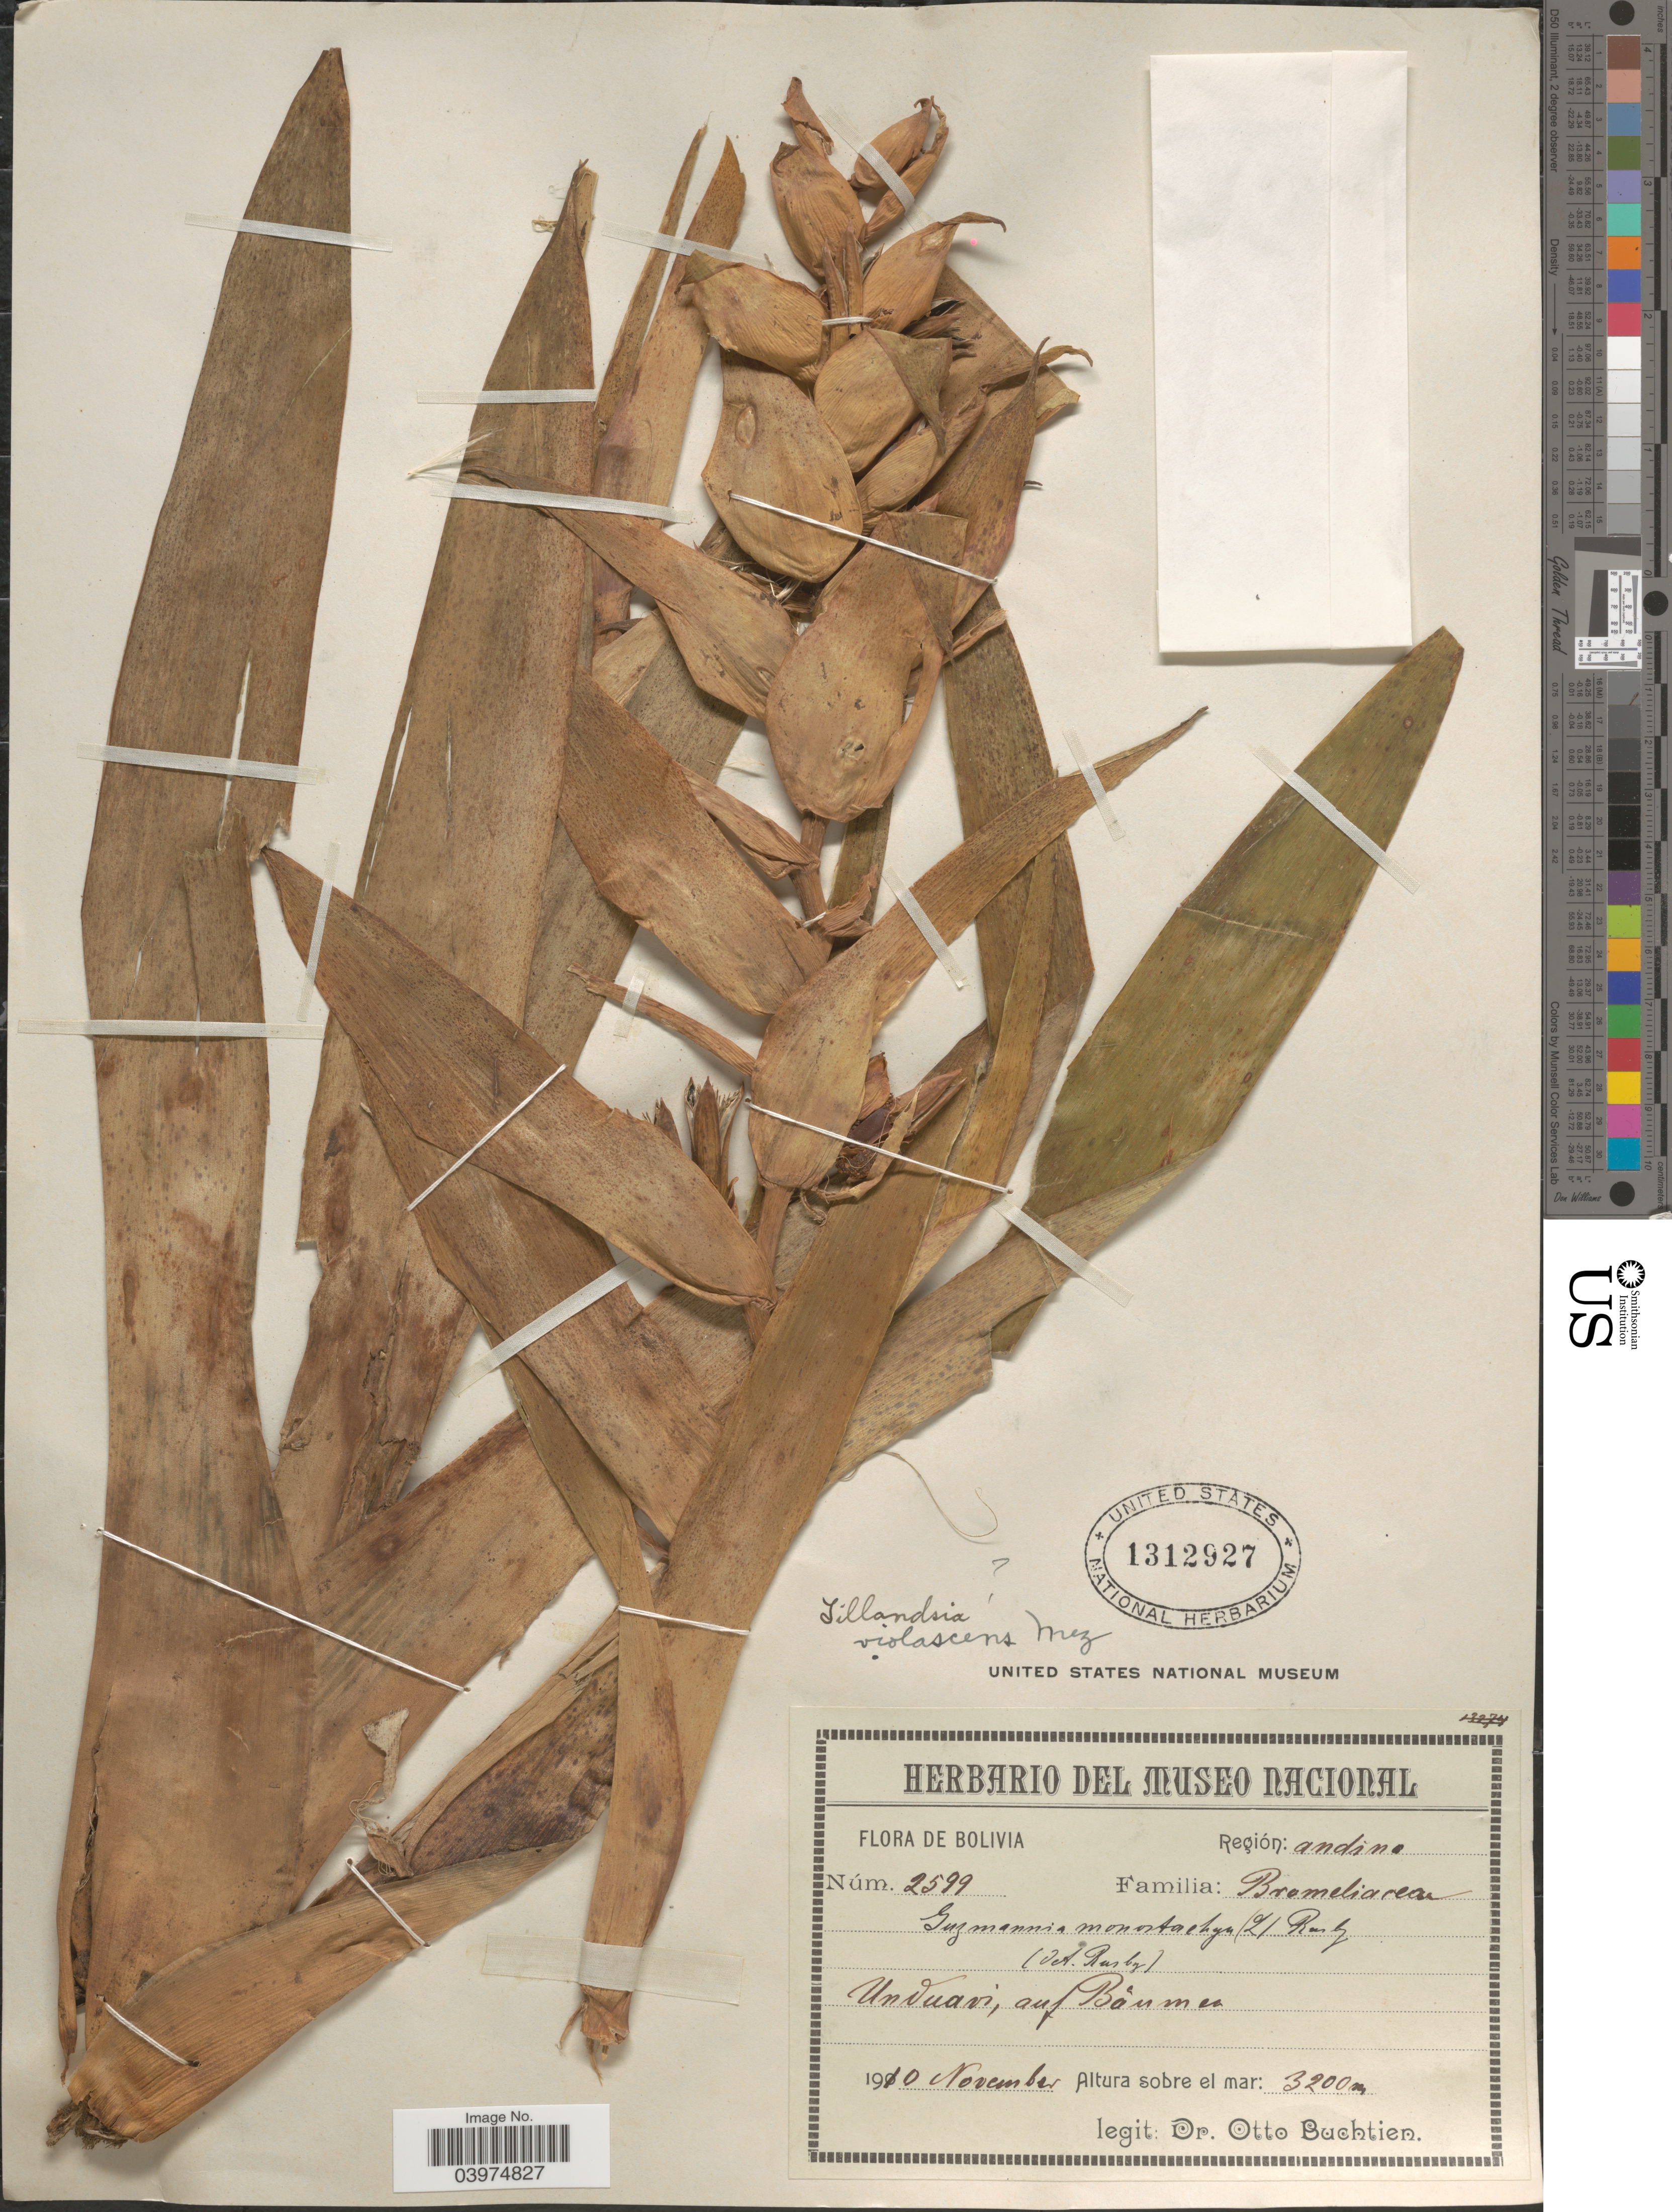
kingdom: Plantae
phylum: Tracheophyta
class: Liliopsida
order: Poales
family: Bromeliaceae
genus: Tillandsia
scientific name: Tillandsia violascens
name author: Mez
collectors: O. Buchtien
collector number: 2599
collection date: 1910-11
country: Bolivia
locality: Región: Andine. Unduavi, auf Bäumen.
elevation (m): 3200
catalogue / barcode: US 1312927